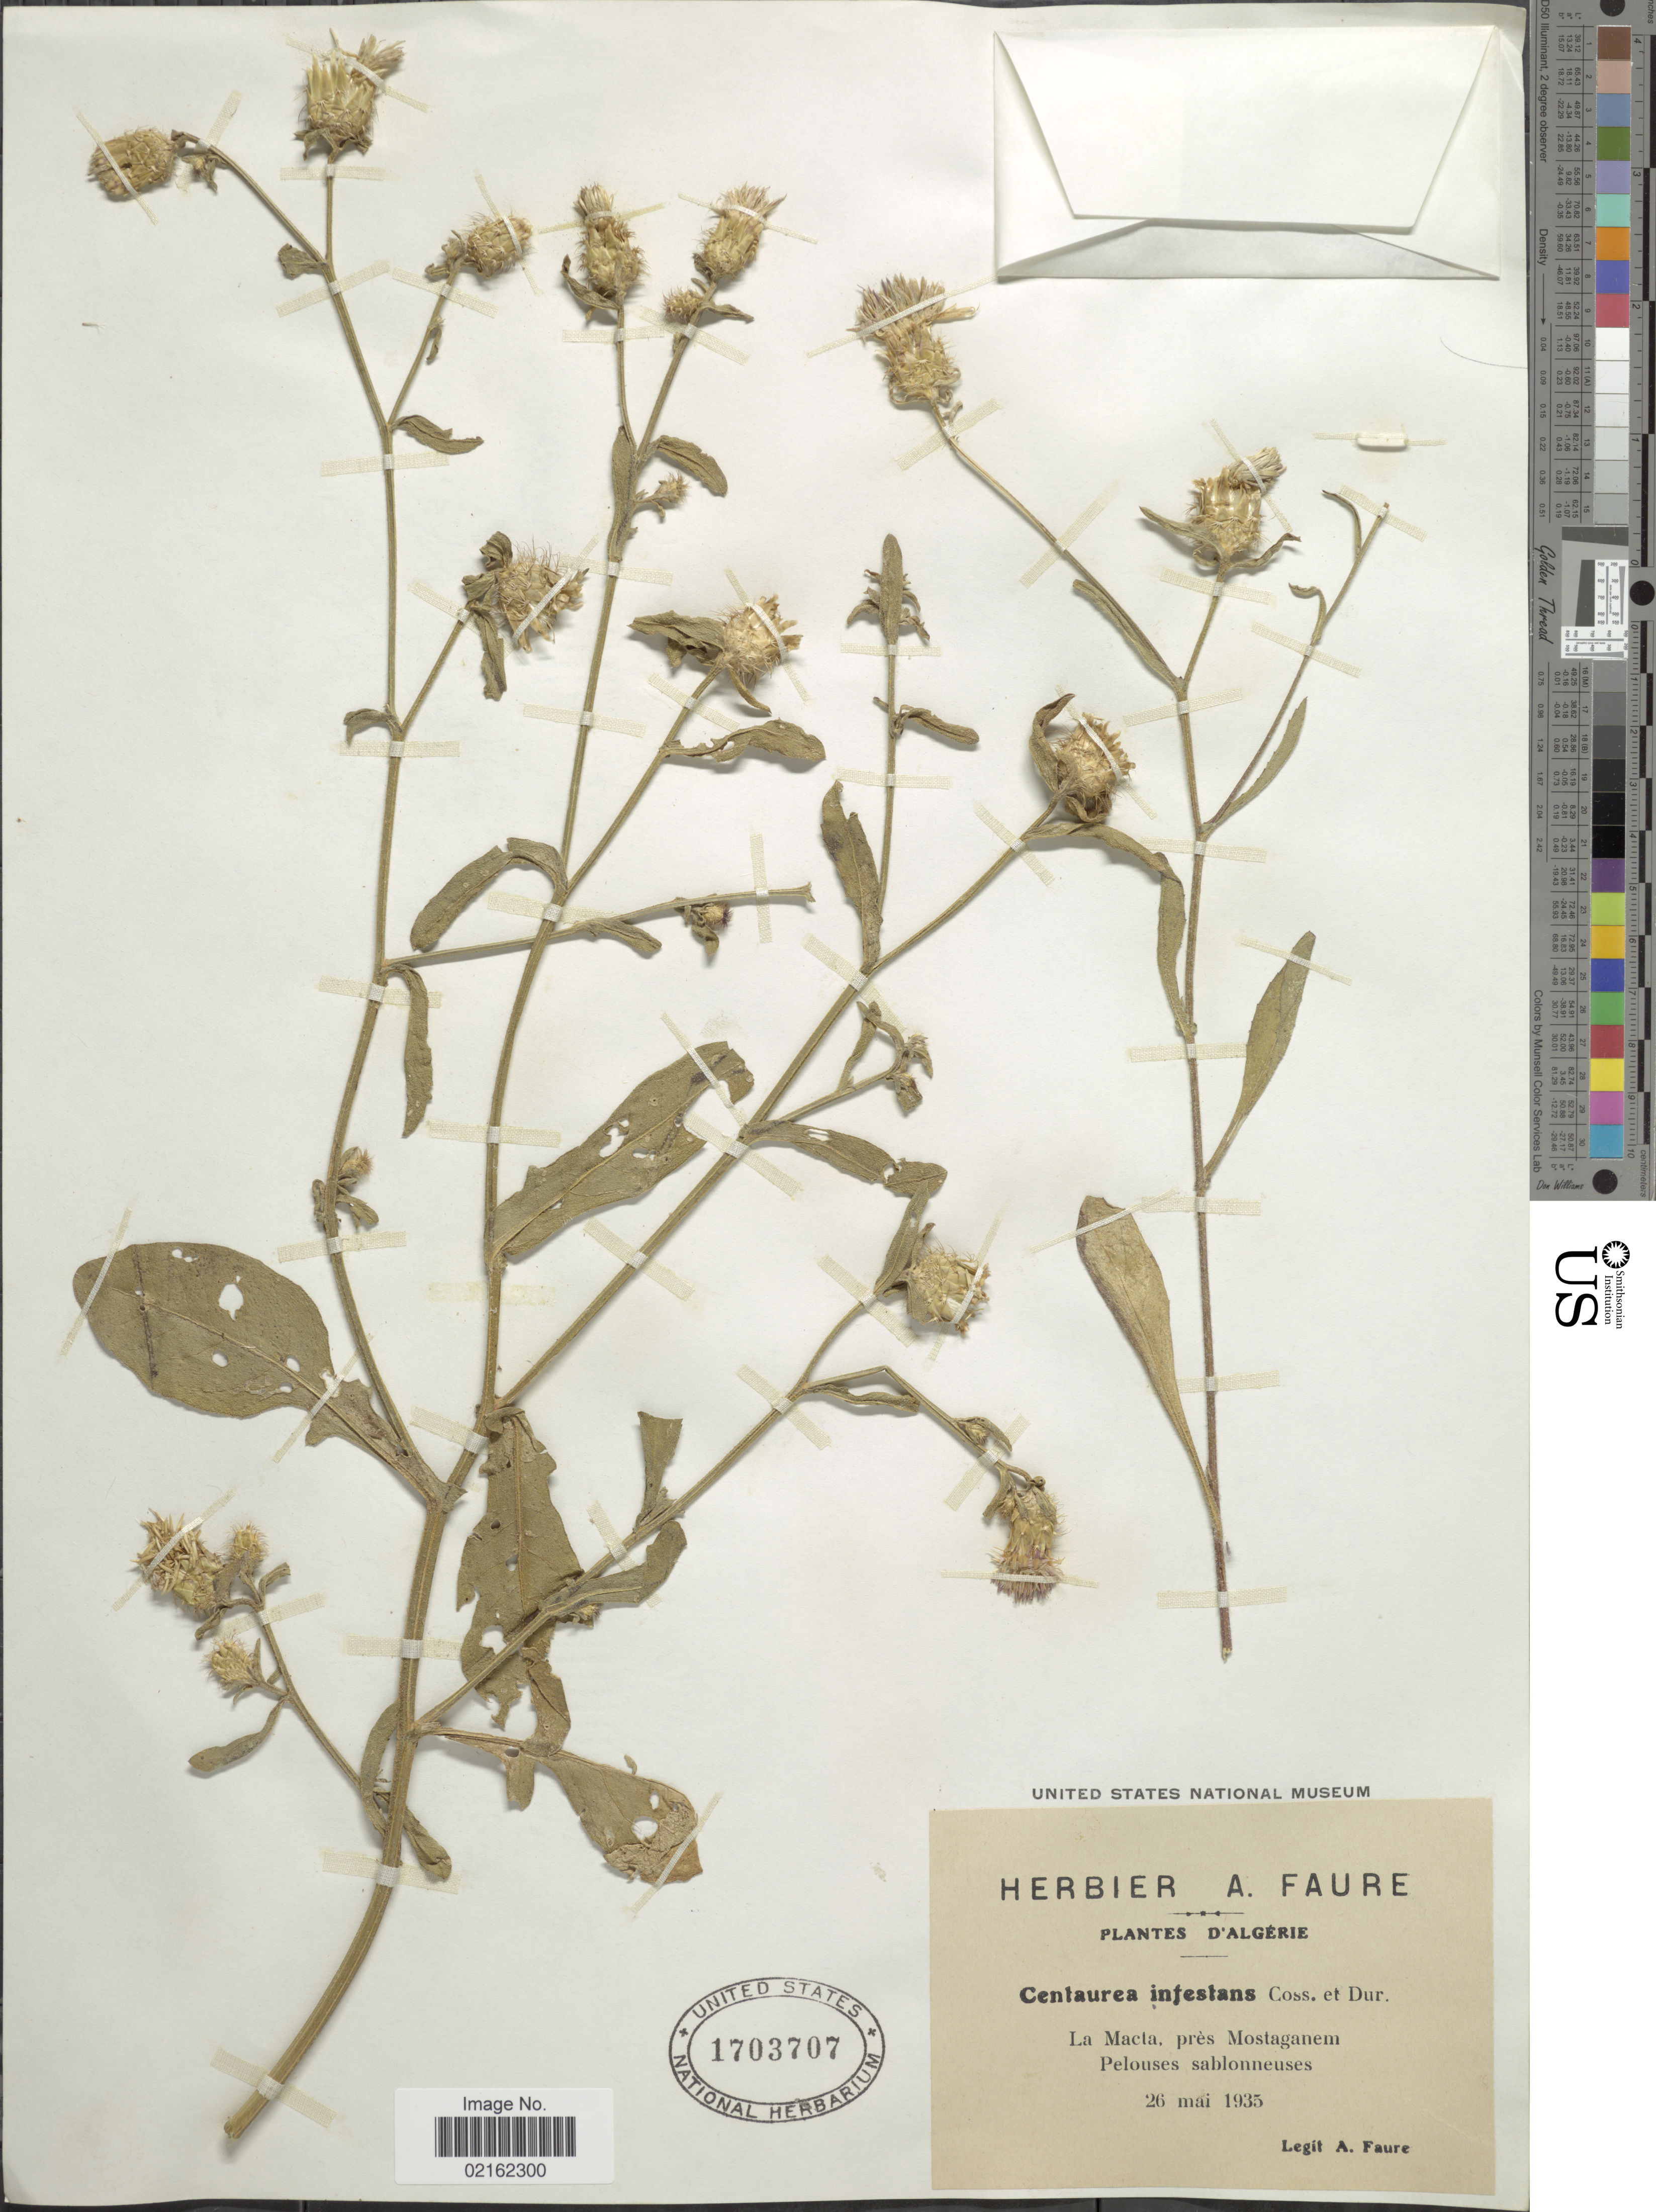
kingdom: Plantae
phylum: Tracheophyta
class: Magnoliopsida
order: Asterales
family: Asteraceae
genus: Centaurea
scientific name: Centaurea infestans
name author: Durieu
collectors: A. Faure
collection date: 1935-05-26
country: Algeria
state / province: Mostaganem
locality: La Macta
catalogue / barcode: US 1703707